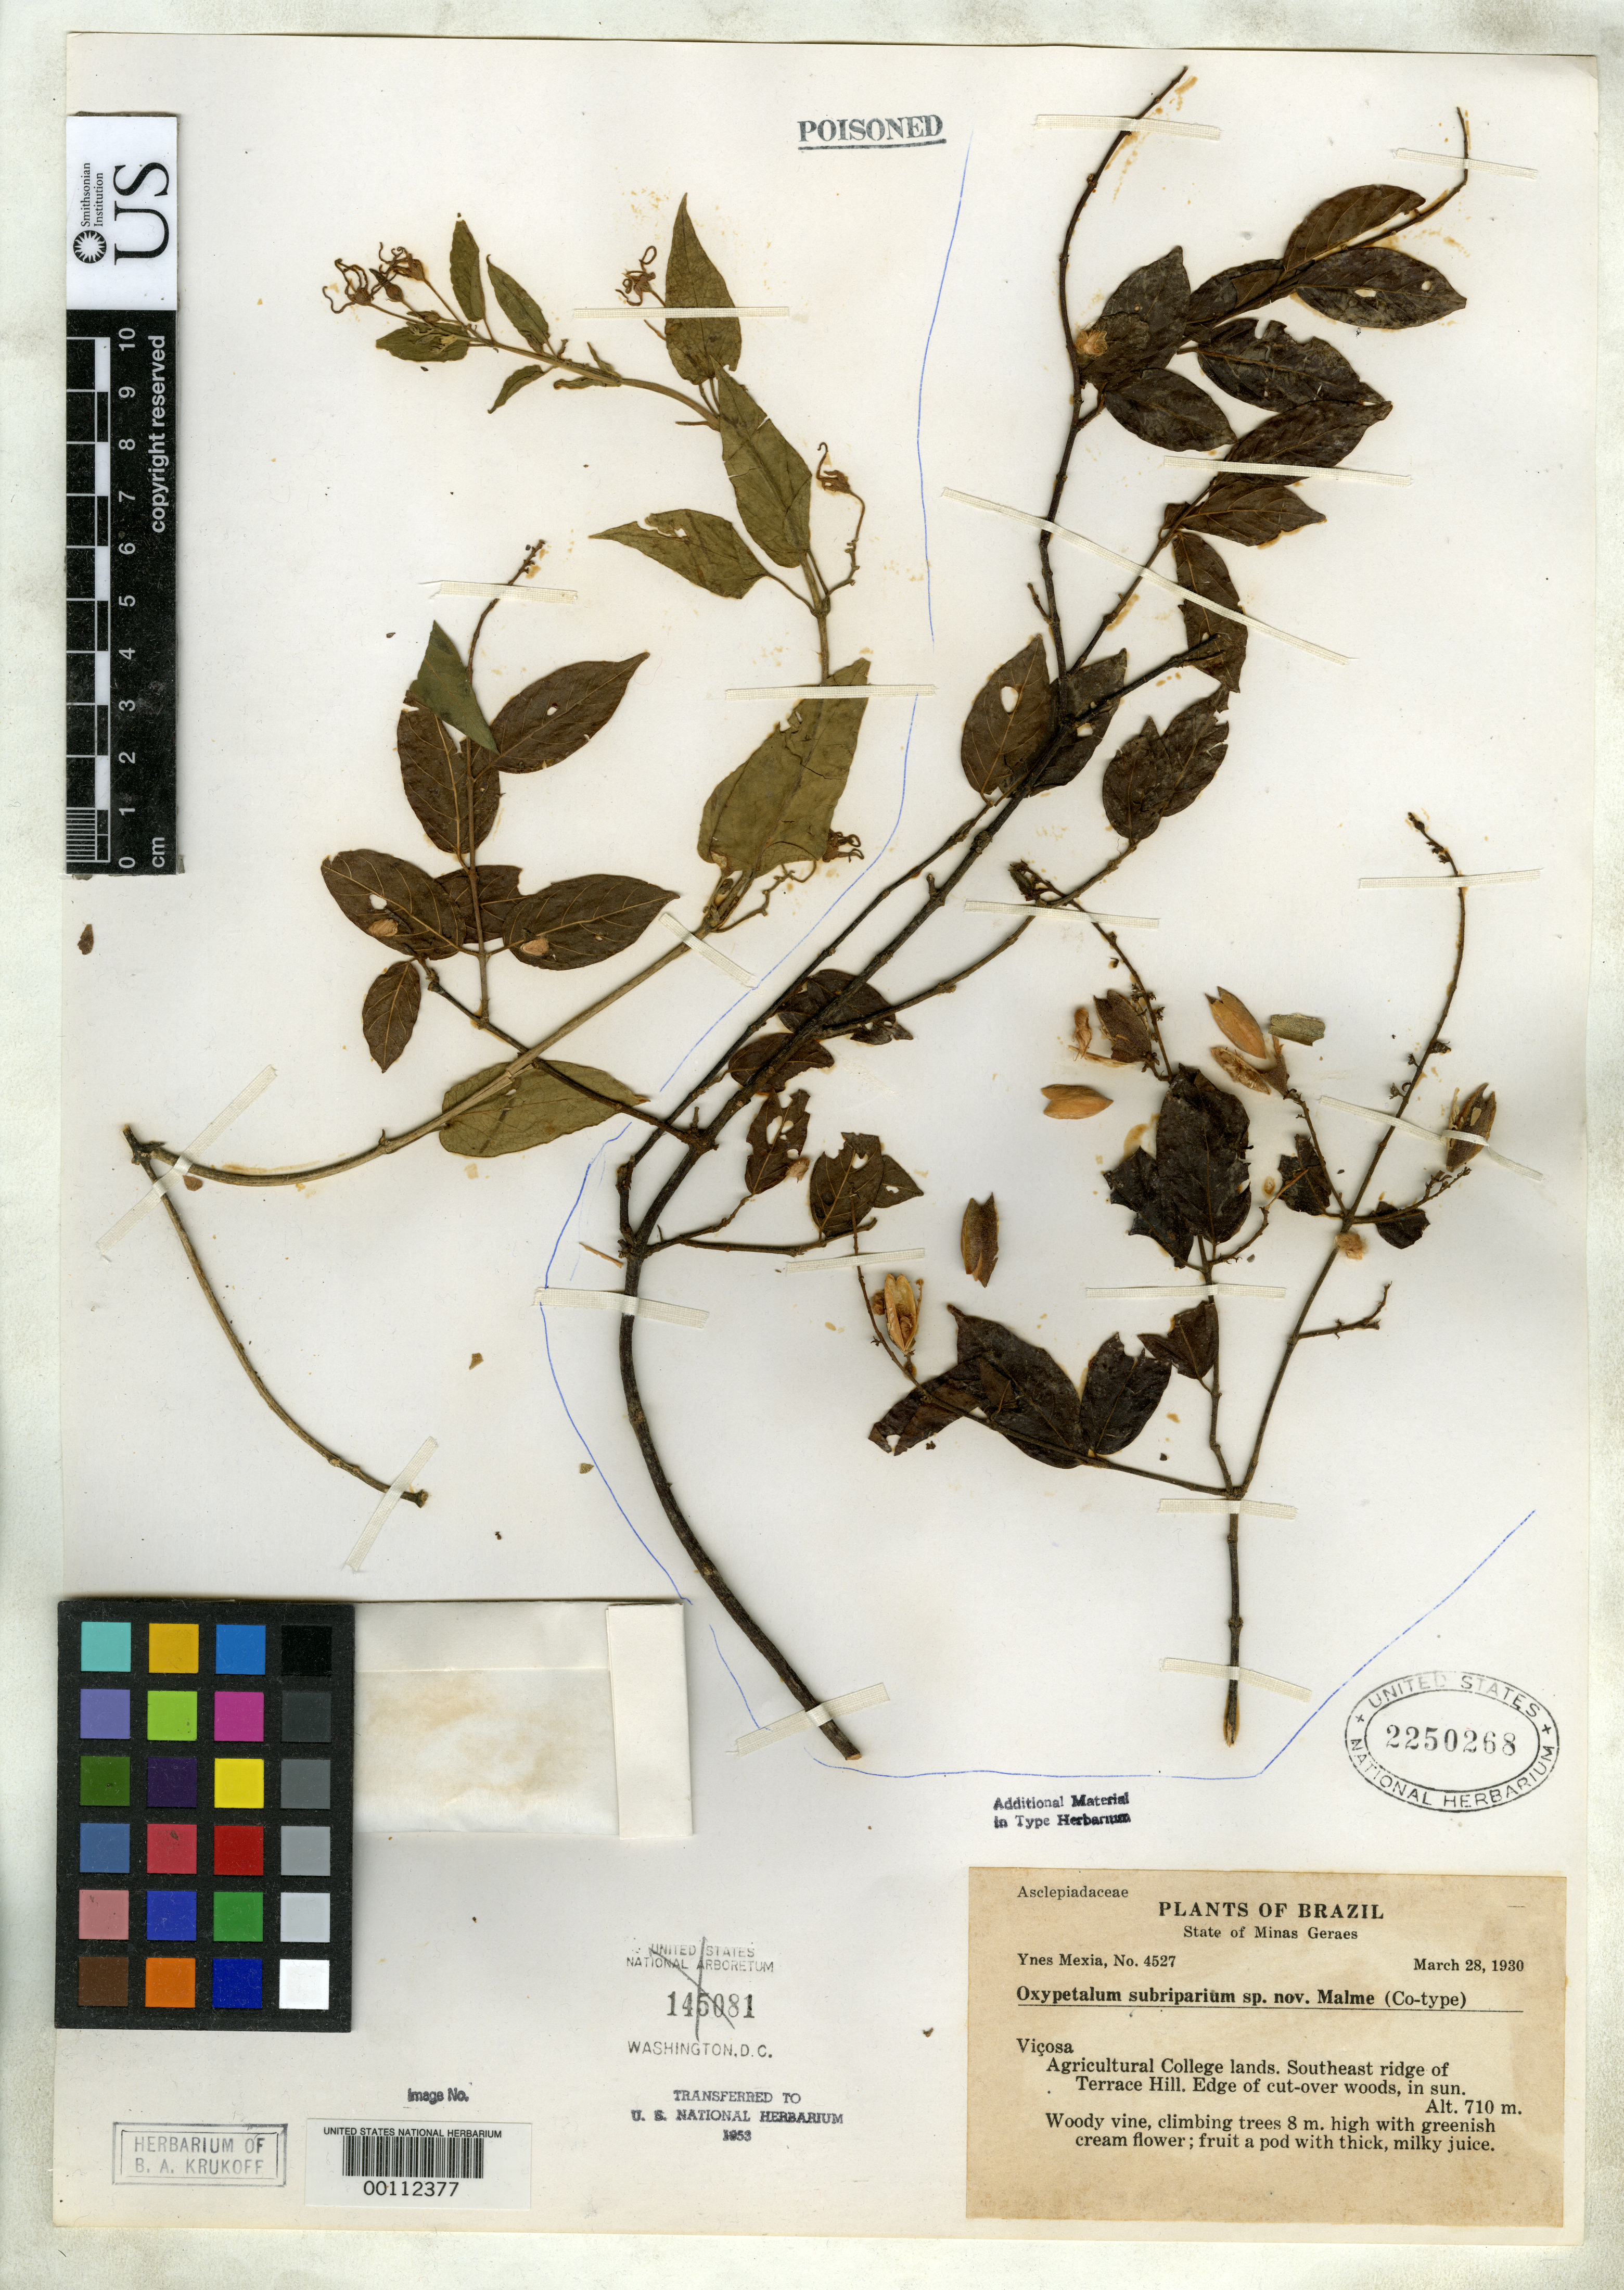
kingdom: Plantae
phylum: Tracheophyta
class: Magnoliopsida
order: Gentianales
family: Apocynaceae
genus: Oxypetalum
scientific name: Oxypetalum subriparium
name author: Malme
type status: Isotype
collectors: Y. Mexia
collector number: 4527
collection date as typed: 28 Mar 1930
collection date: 1930-03-28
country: Brazil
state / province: Minas Gerais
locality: SE ridge of Terrace Hill Agricultural College lands.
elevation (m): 710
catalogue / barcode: US 2250268